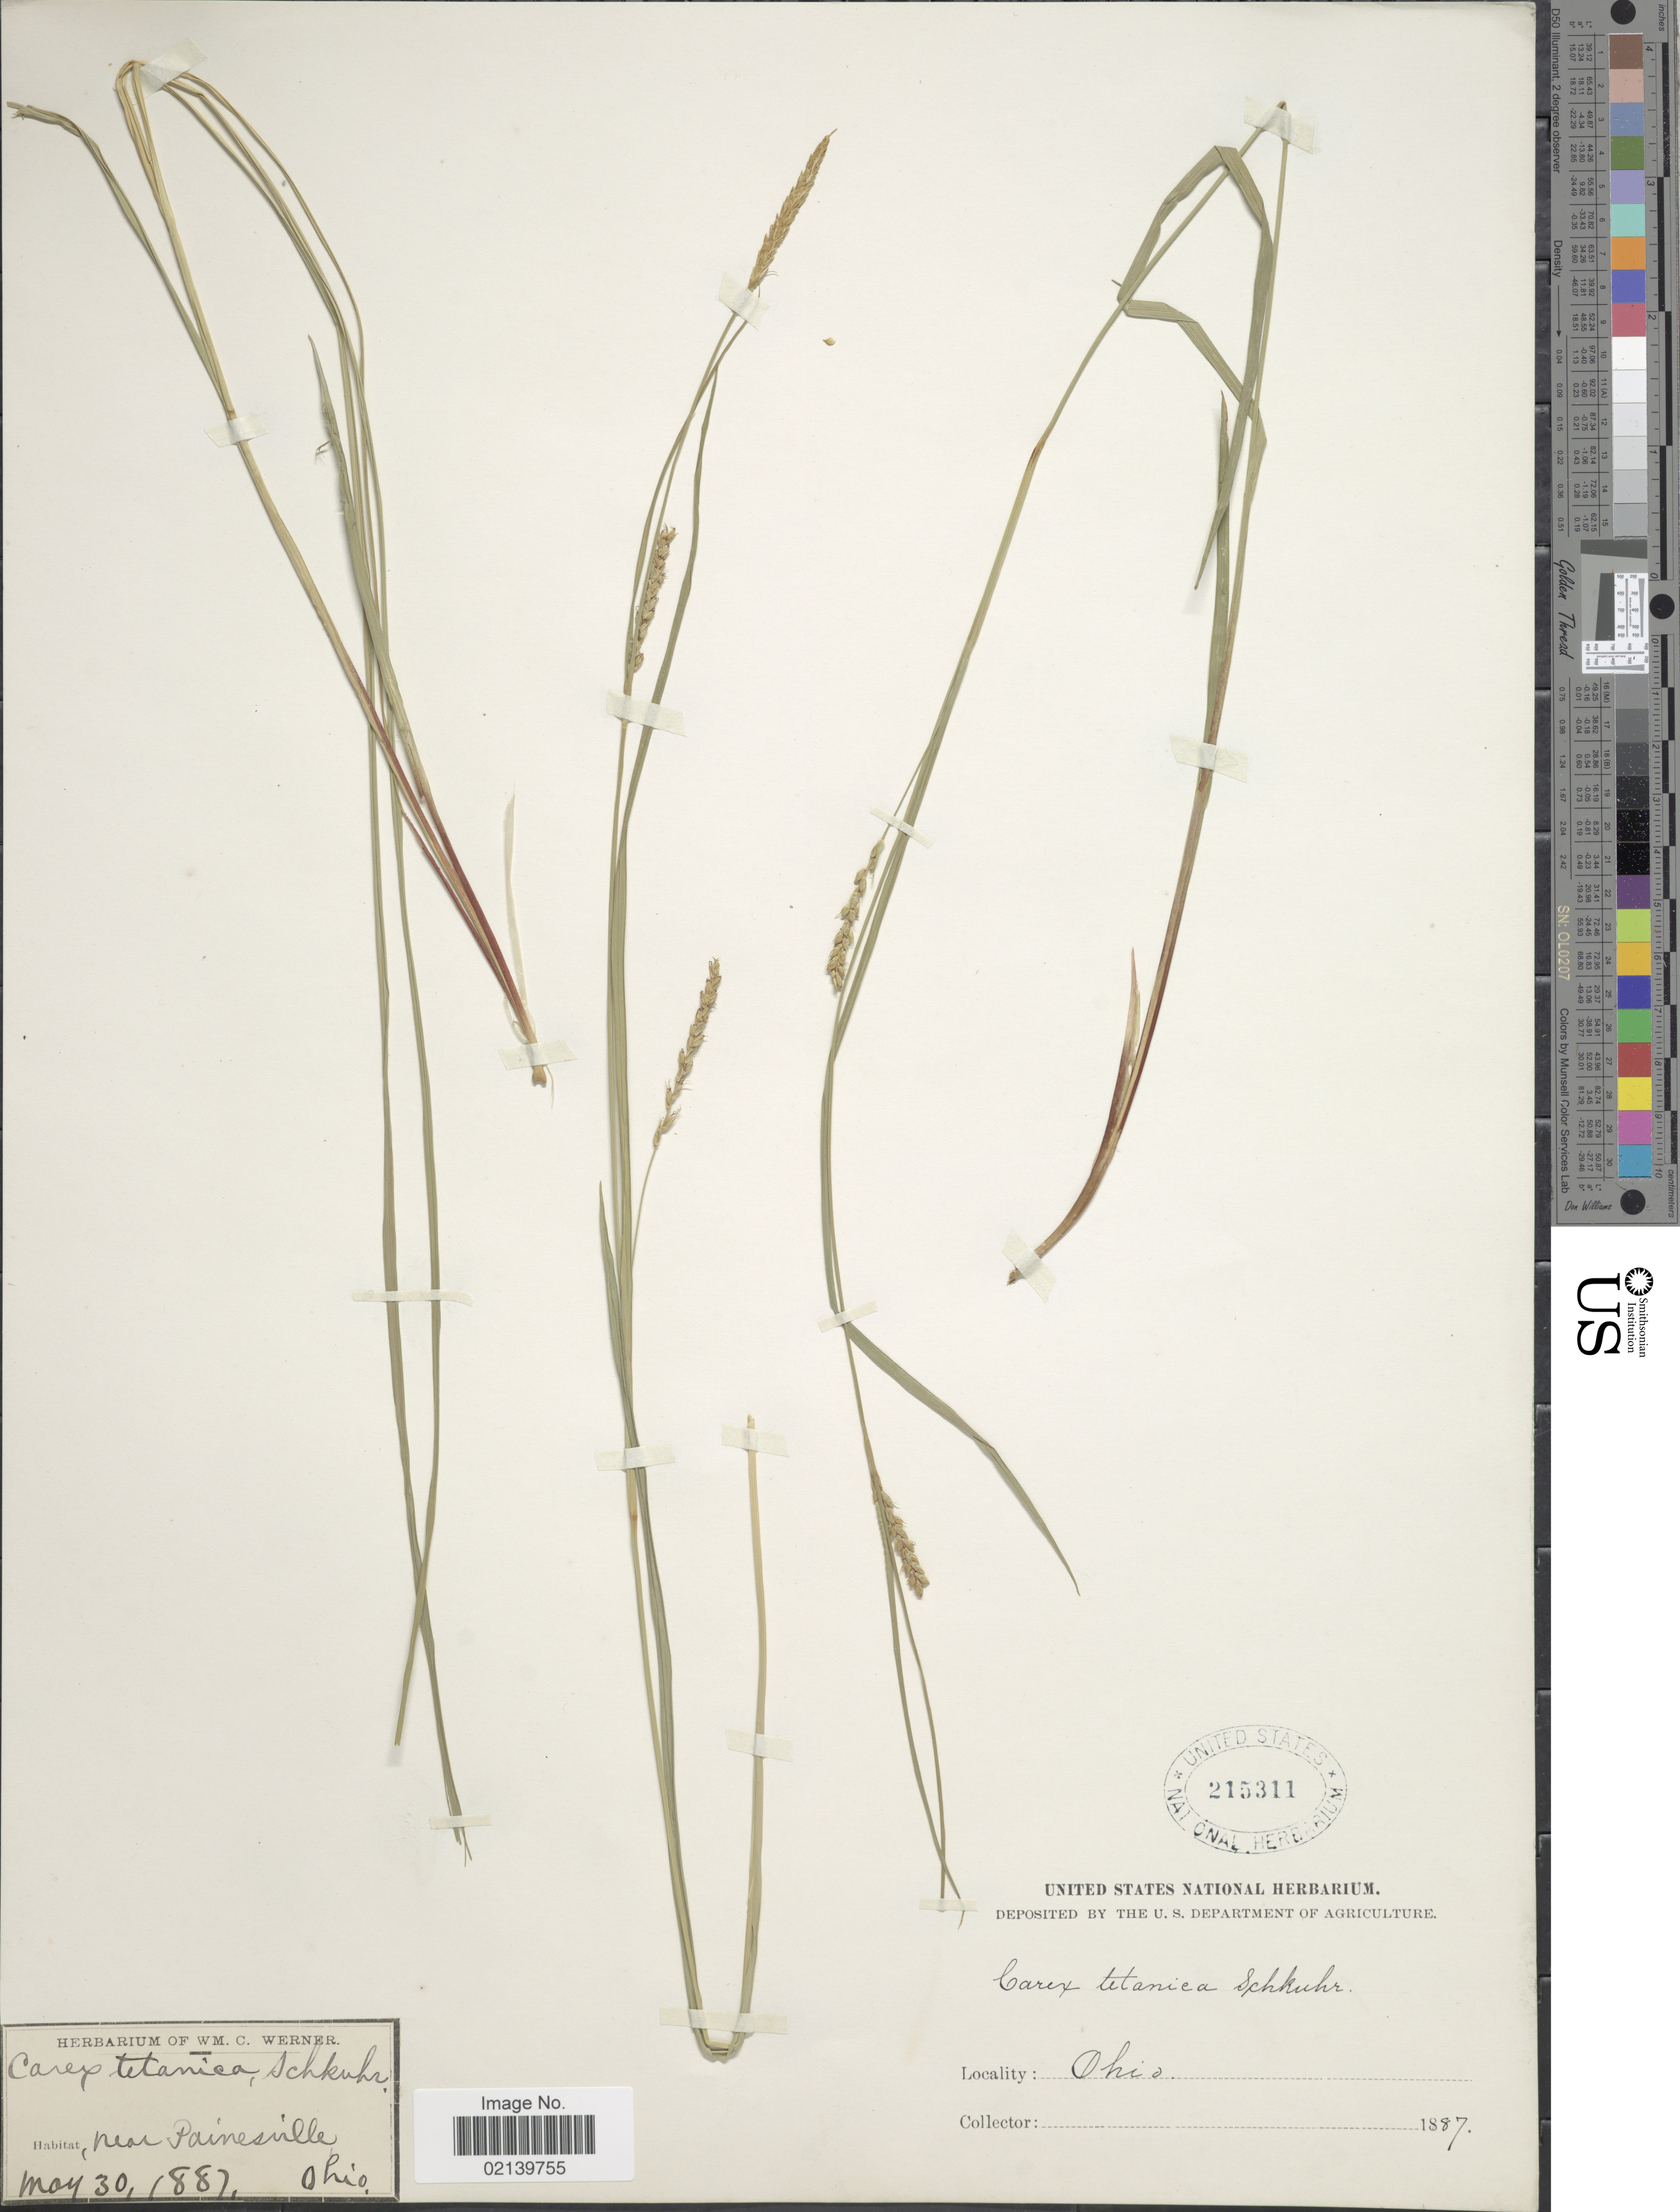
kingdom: Plantae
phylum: Tracheophyta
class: Liliopsida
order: Poales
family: Cyperaceae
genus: Carex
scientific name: Carex woodii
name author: Dewey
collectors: ex herb. Wm. C. Werner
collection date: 1887-05-30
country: United States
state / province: Ohio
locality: Near Painesville. Ohio.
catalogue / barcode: US 215311